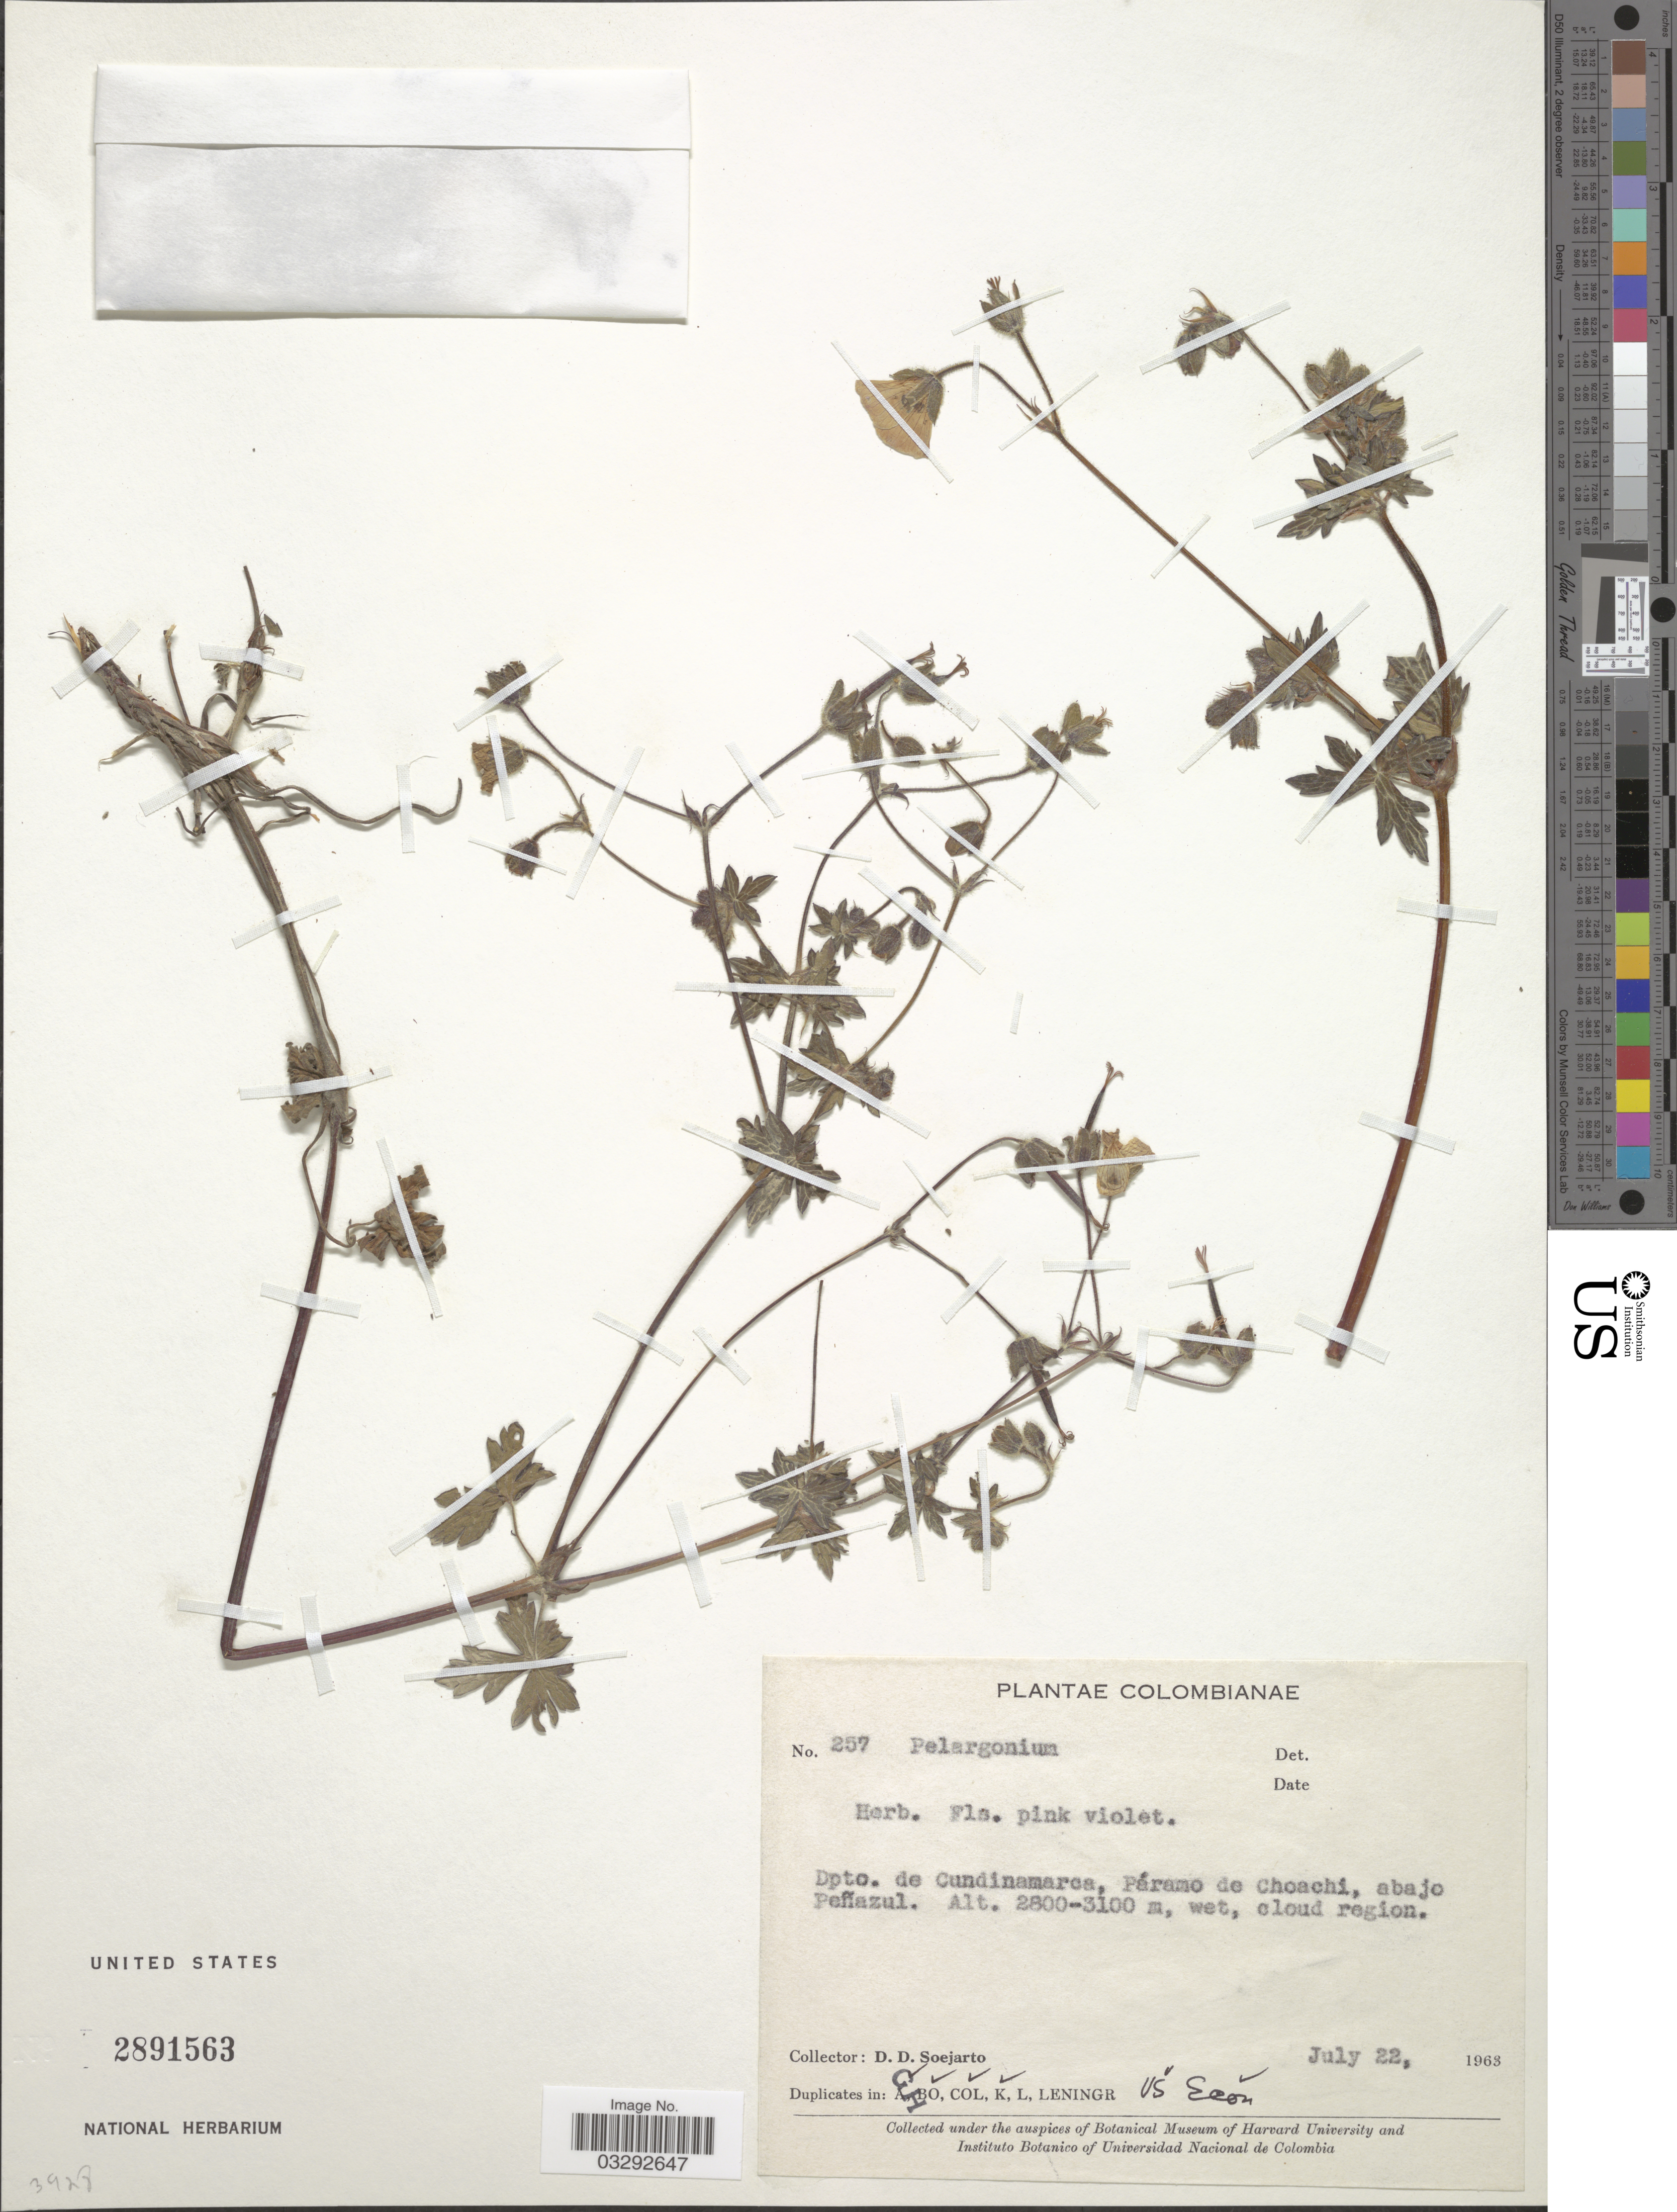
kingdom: Plantae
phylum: Tracheophyta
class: Magnoliopsida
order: Geraniales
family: Geraniaceae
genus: Pelargonium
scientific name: Pelargonium sp.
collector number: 257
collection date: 1963-07-22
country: Colombia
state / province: Cundinamarca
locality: Dpto. de Cundinamarca, Páramo de Choachi, abajo Peñazul.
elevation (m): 2800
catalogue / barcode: US 2891563